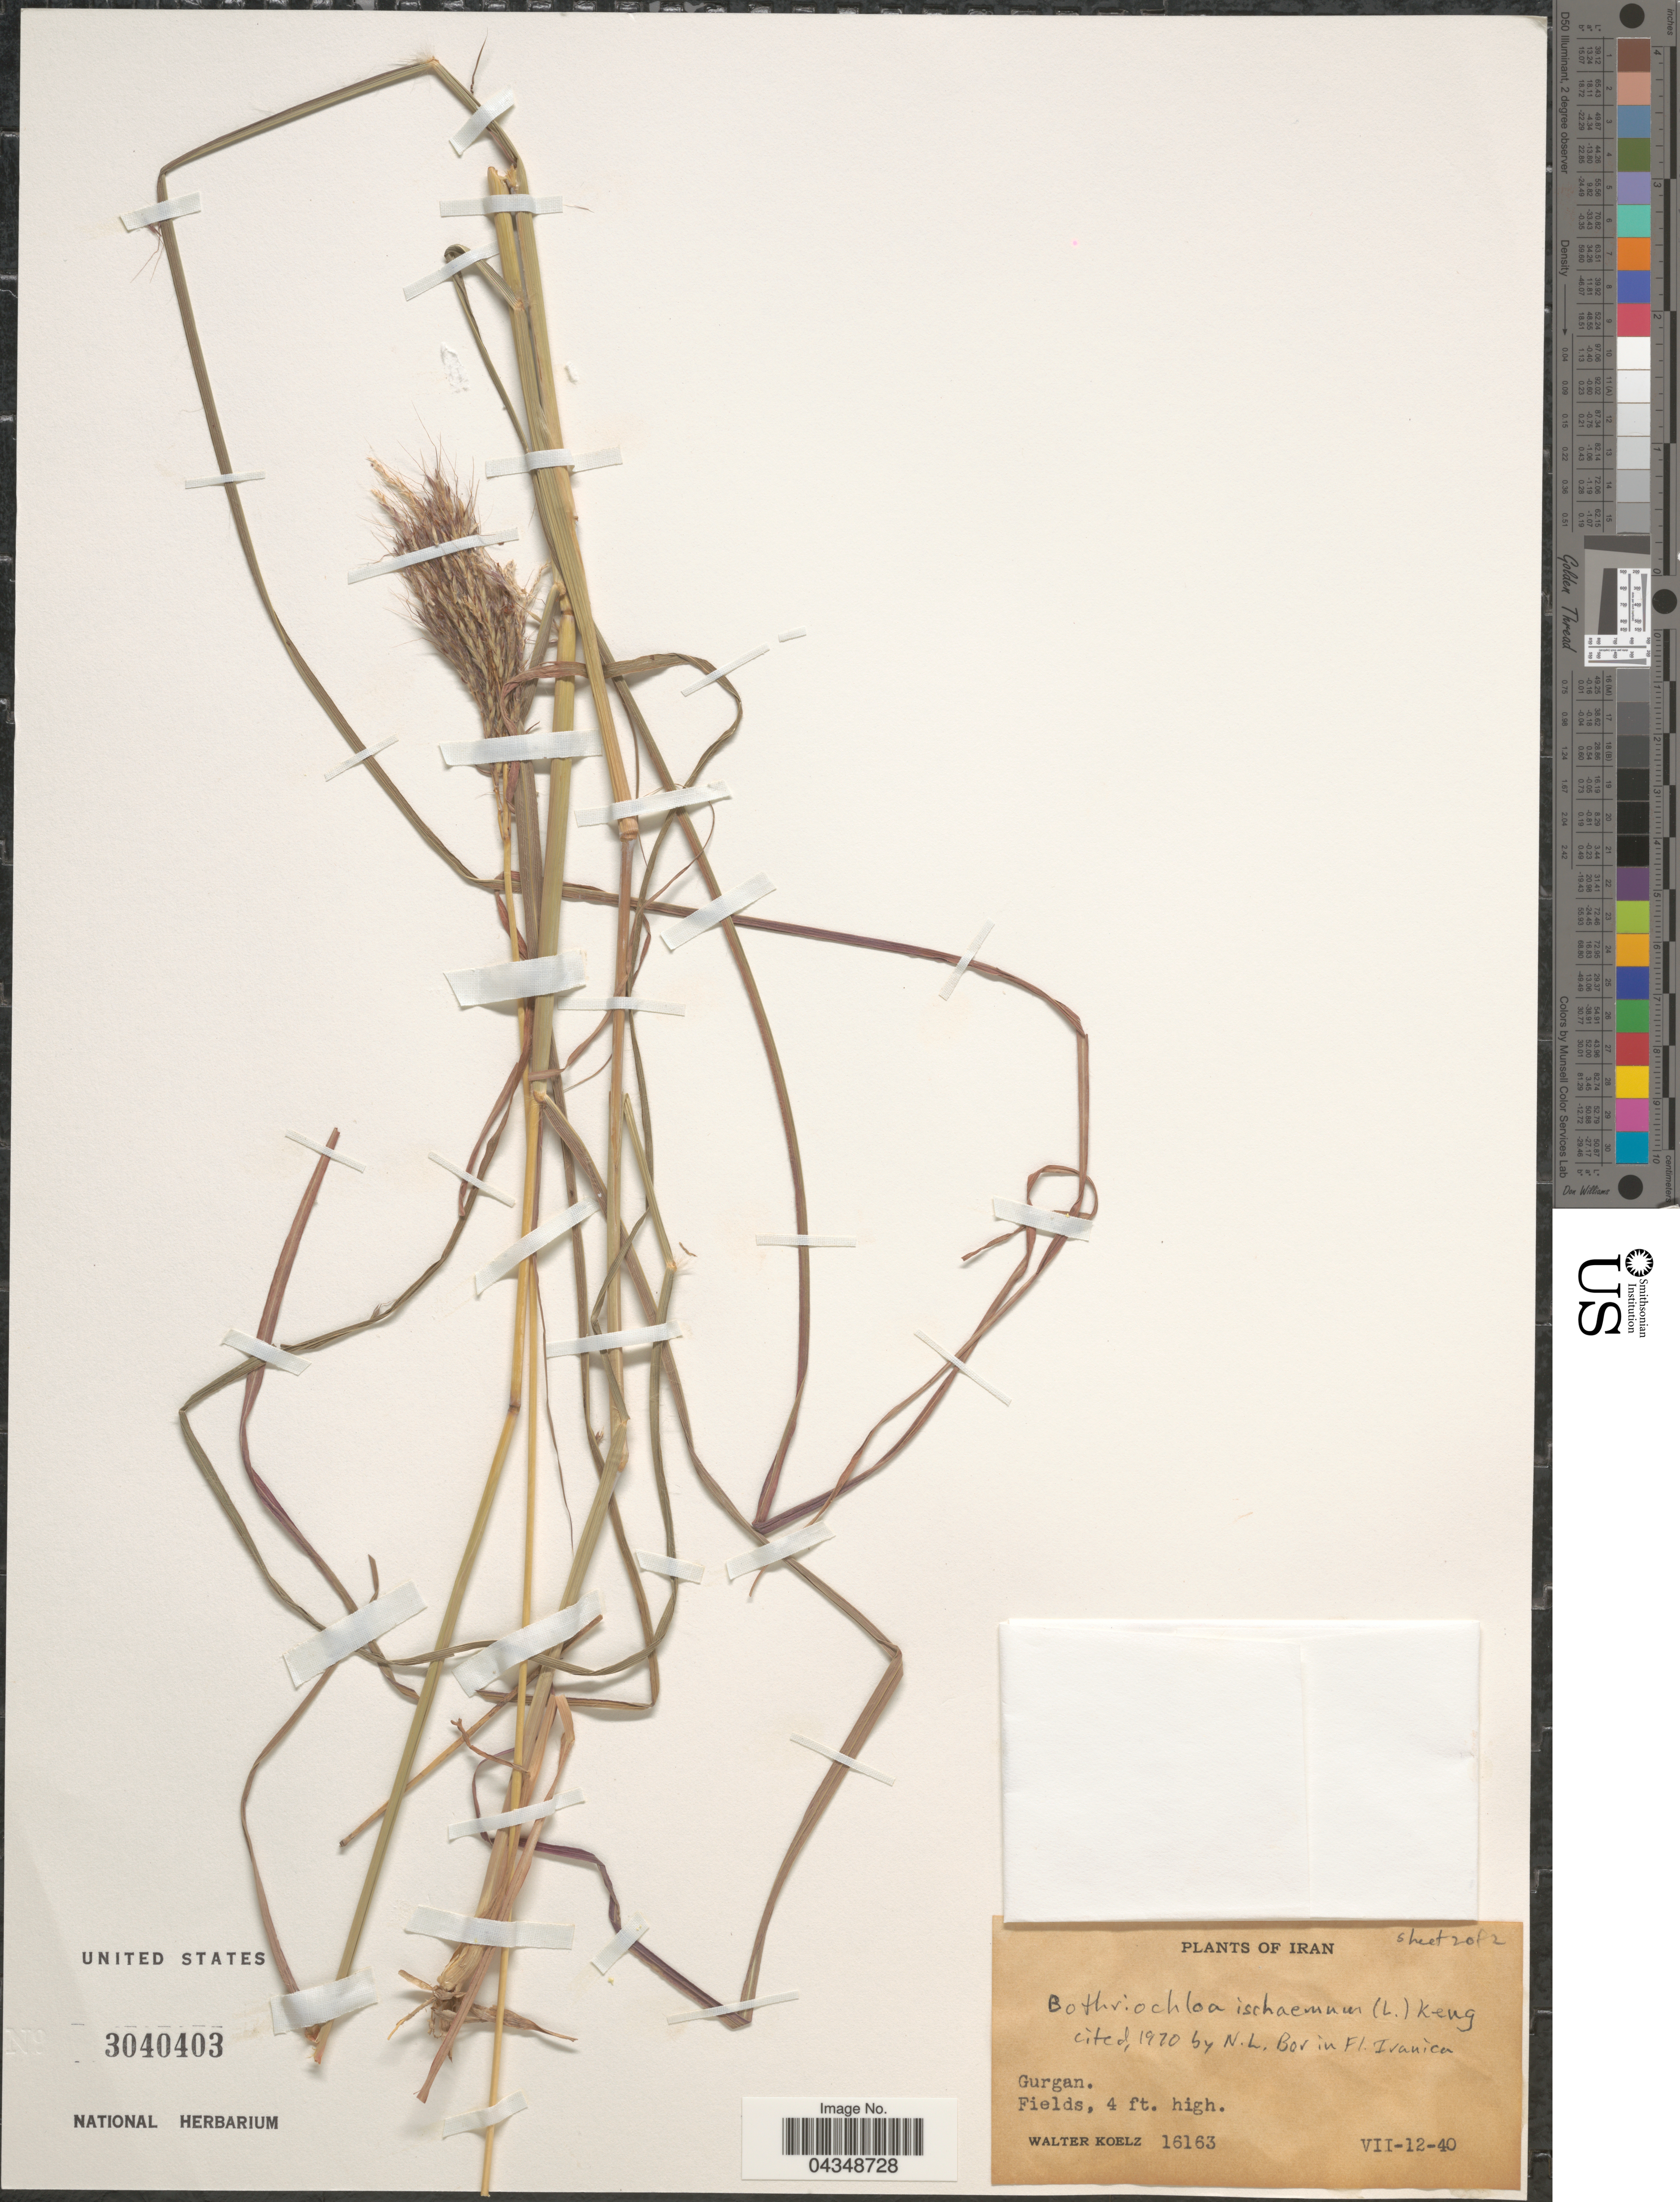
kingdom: Plantae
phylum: Tracheophyta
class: Liliopsida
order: Poales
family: Poaceae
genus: Bothriochloa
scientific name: Bothriochloa ischaemum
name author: (L.) Keng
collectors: W. N. Koelz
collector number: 16163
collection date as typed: Transcribed d/m/y: 12/7/40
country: Iran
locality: Gurgan.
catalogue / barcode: US 3040403